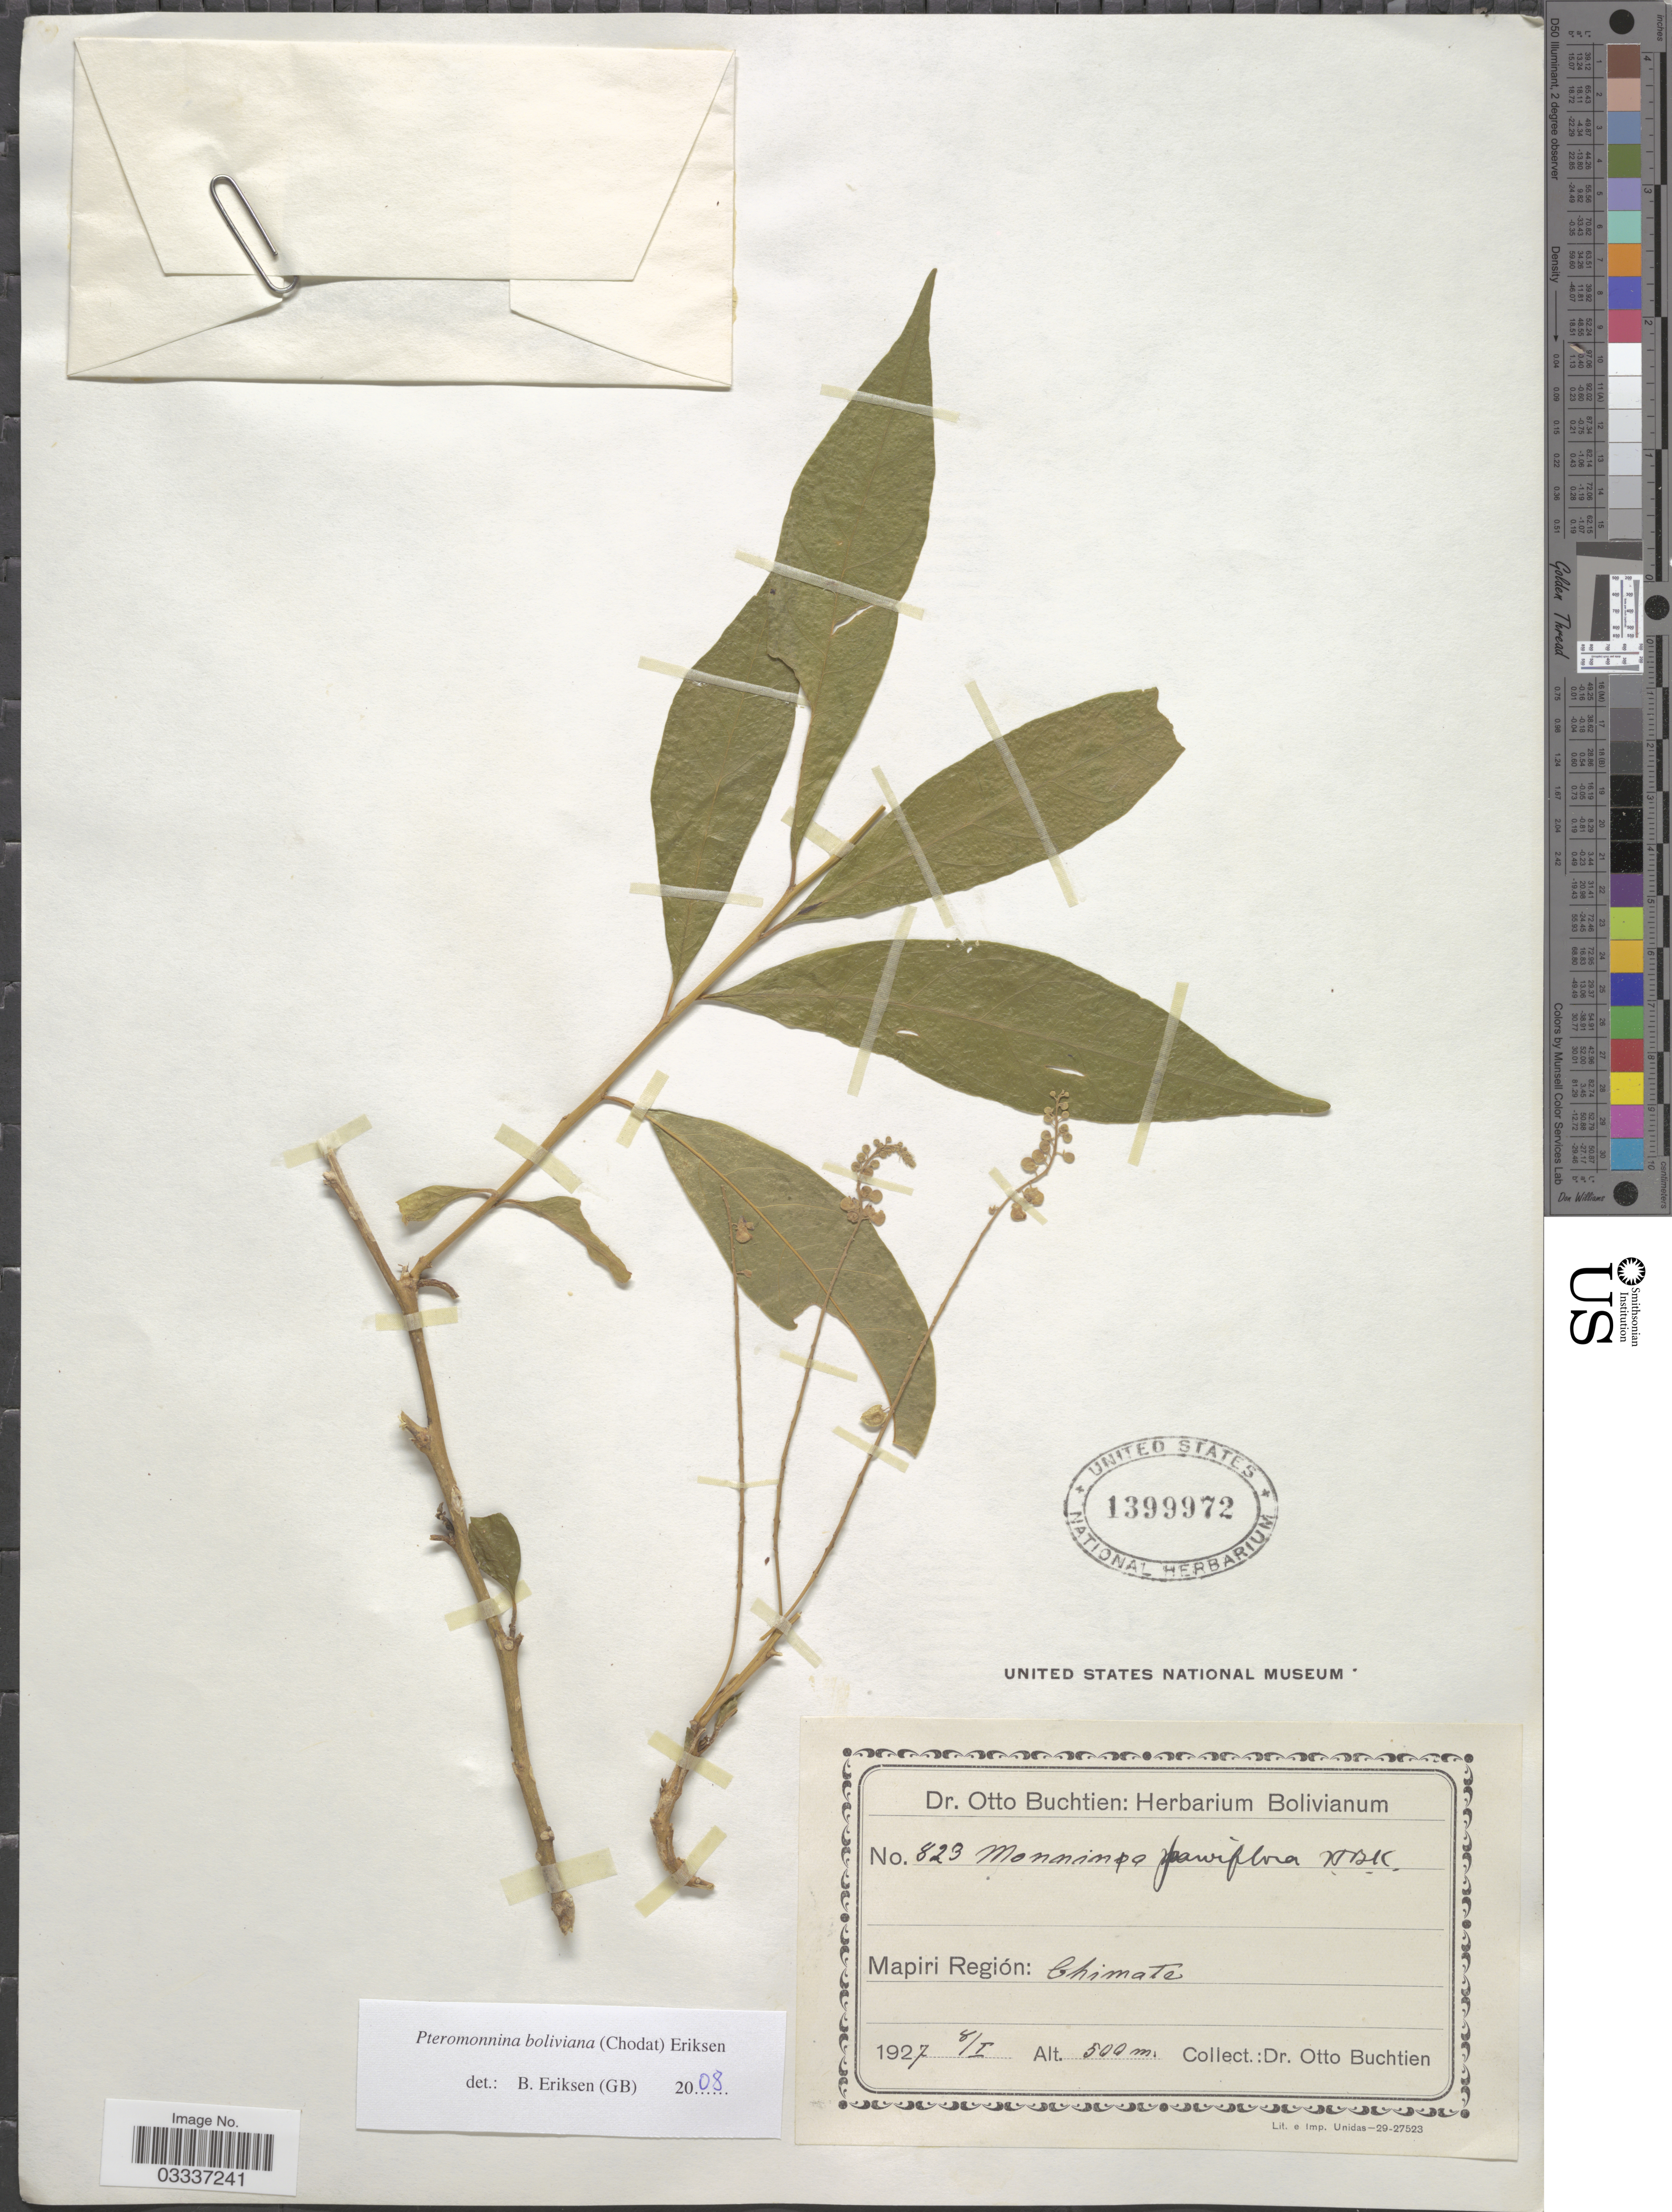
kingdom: Plantae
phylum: Tracheophyta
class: Magnoliopsida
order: Fabales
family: Polygalaceae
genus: Monnina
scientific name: Monnina boliviana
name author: Chodat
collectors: O. Buchtien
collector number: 823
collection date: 1927-01-08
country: Bolivia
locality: Mapiri Región: Chimate.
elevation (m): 500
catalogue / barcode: US 1399972